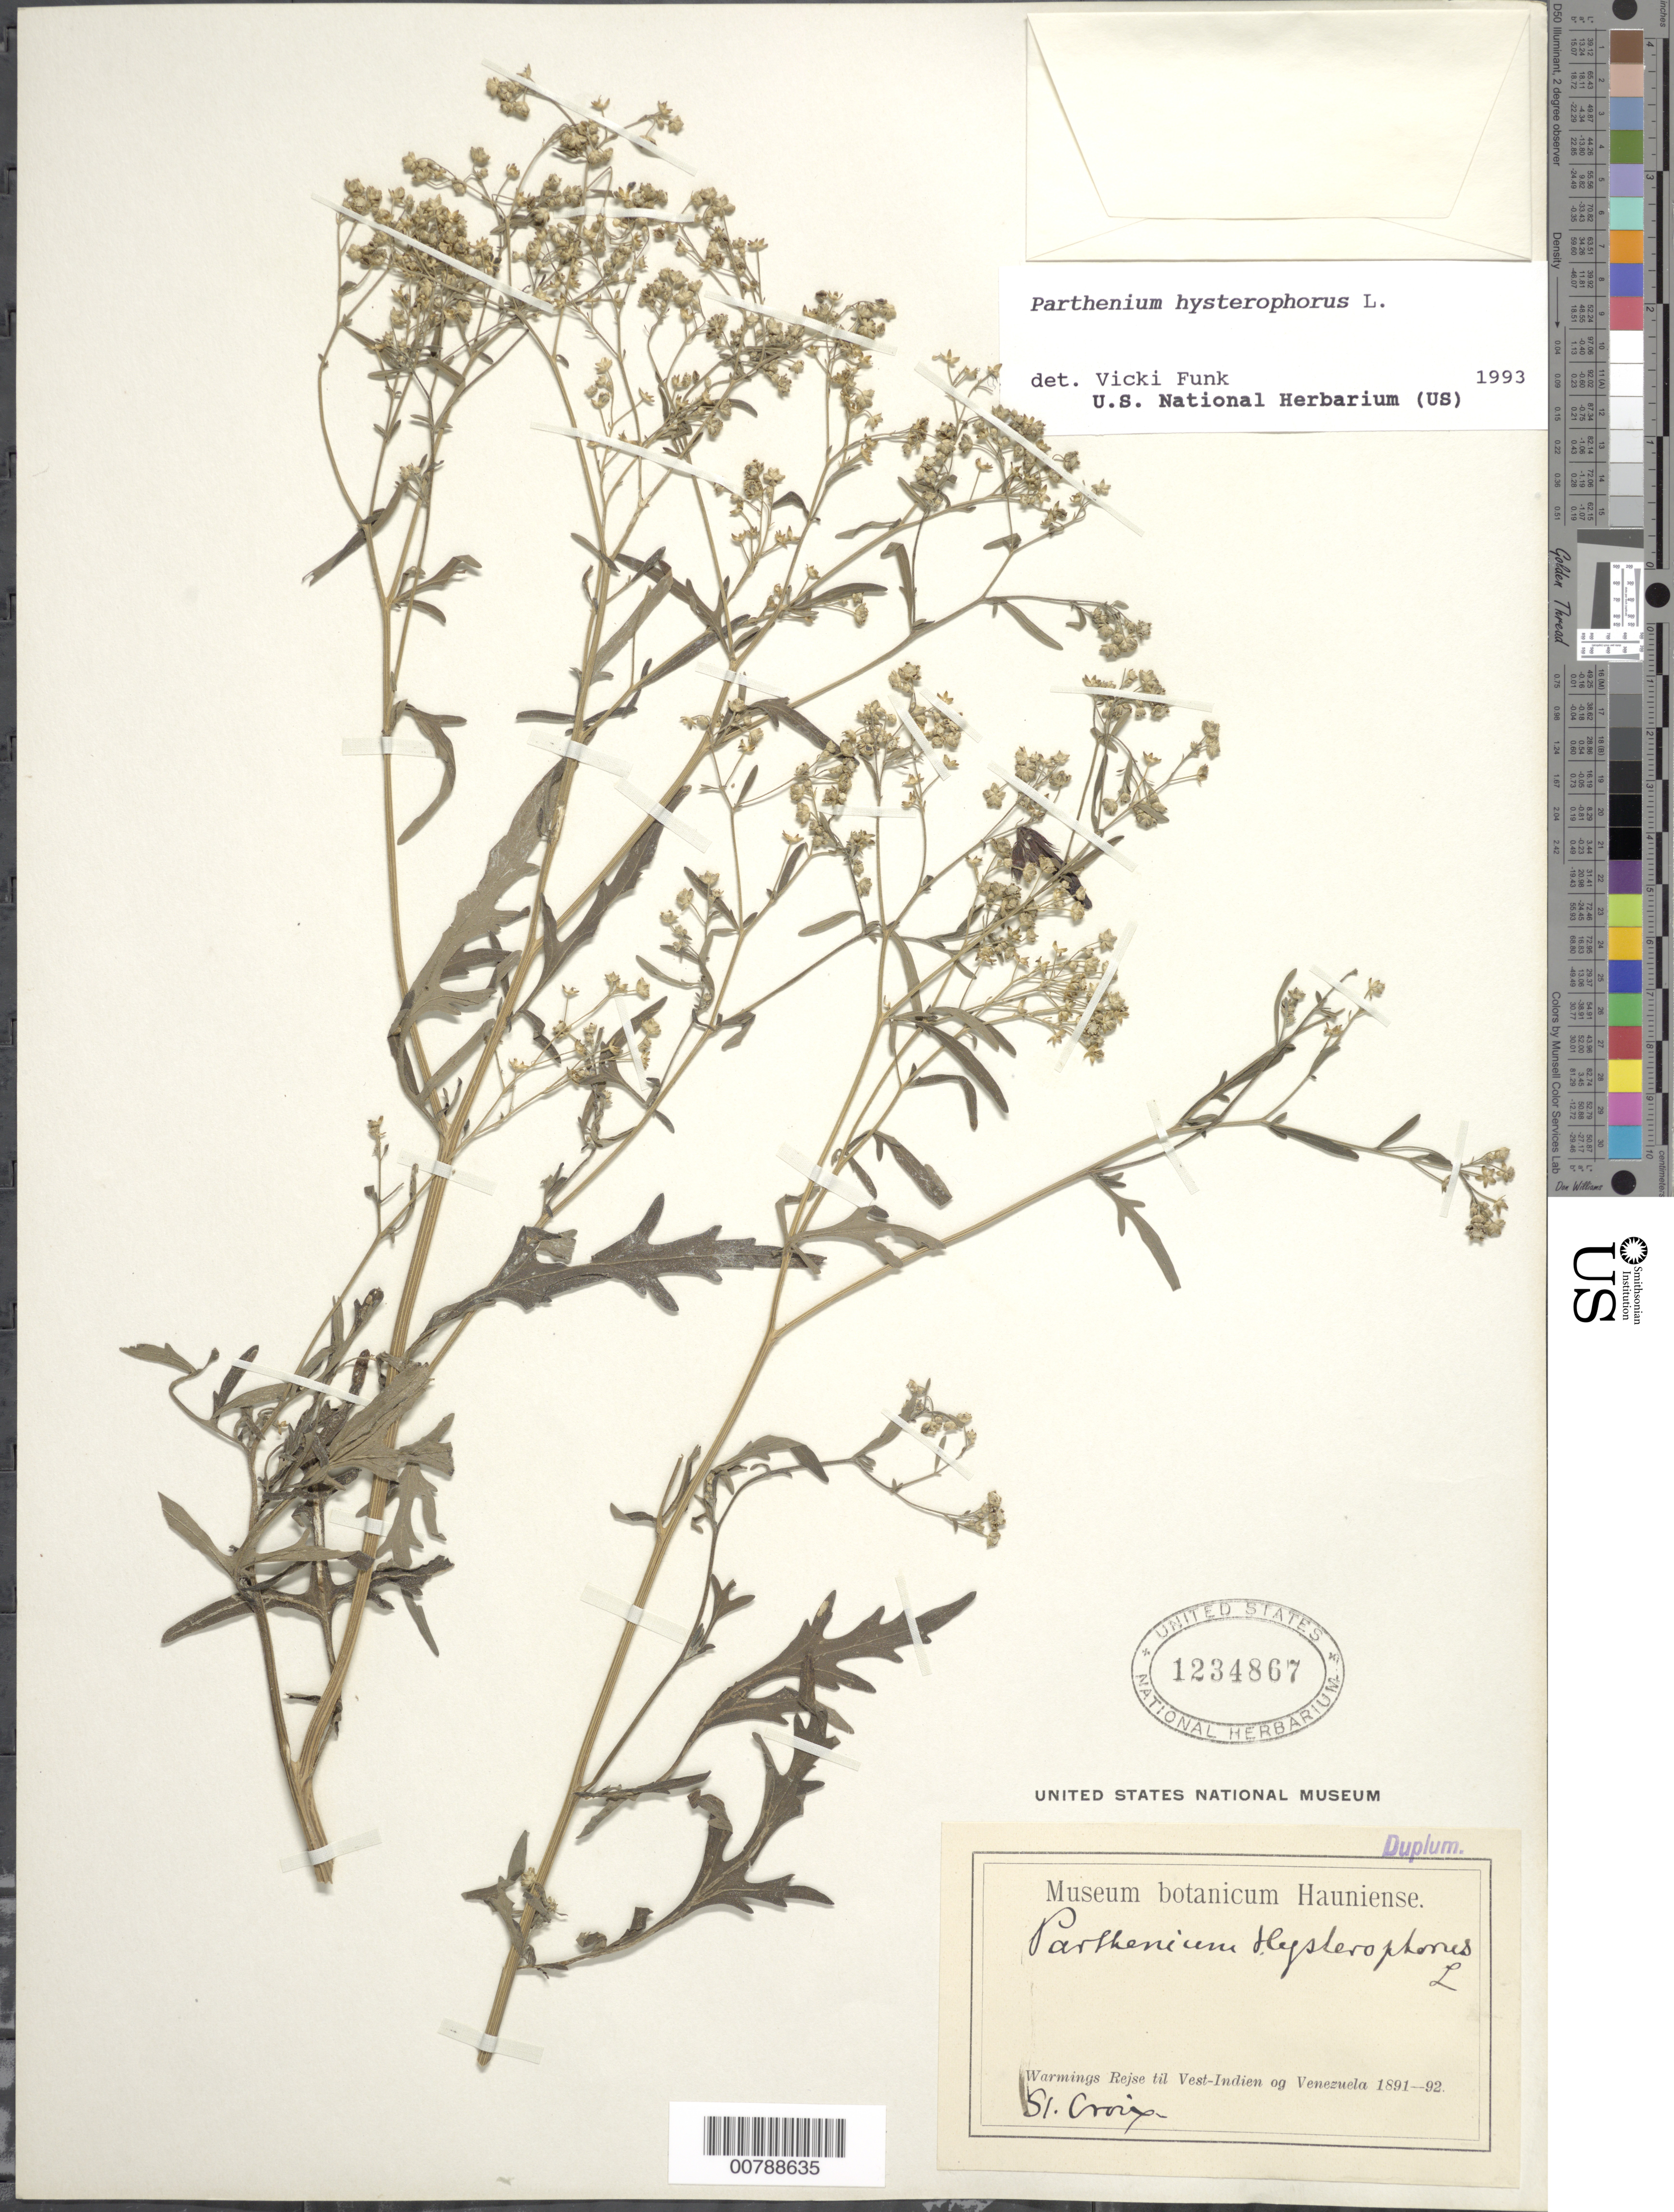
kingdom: Plantae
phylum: Tracheophyta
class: Magnoliopsida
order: Asterales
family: Asteraceae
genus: Parthenium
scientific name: Parthenium hysterophorus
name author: L.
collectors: Warming, --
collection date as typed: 1891 to -- --- 1892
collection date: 1891/1892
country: U.S. Virgin Islands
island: St. Croix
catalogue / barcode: US 1234867